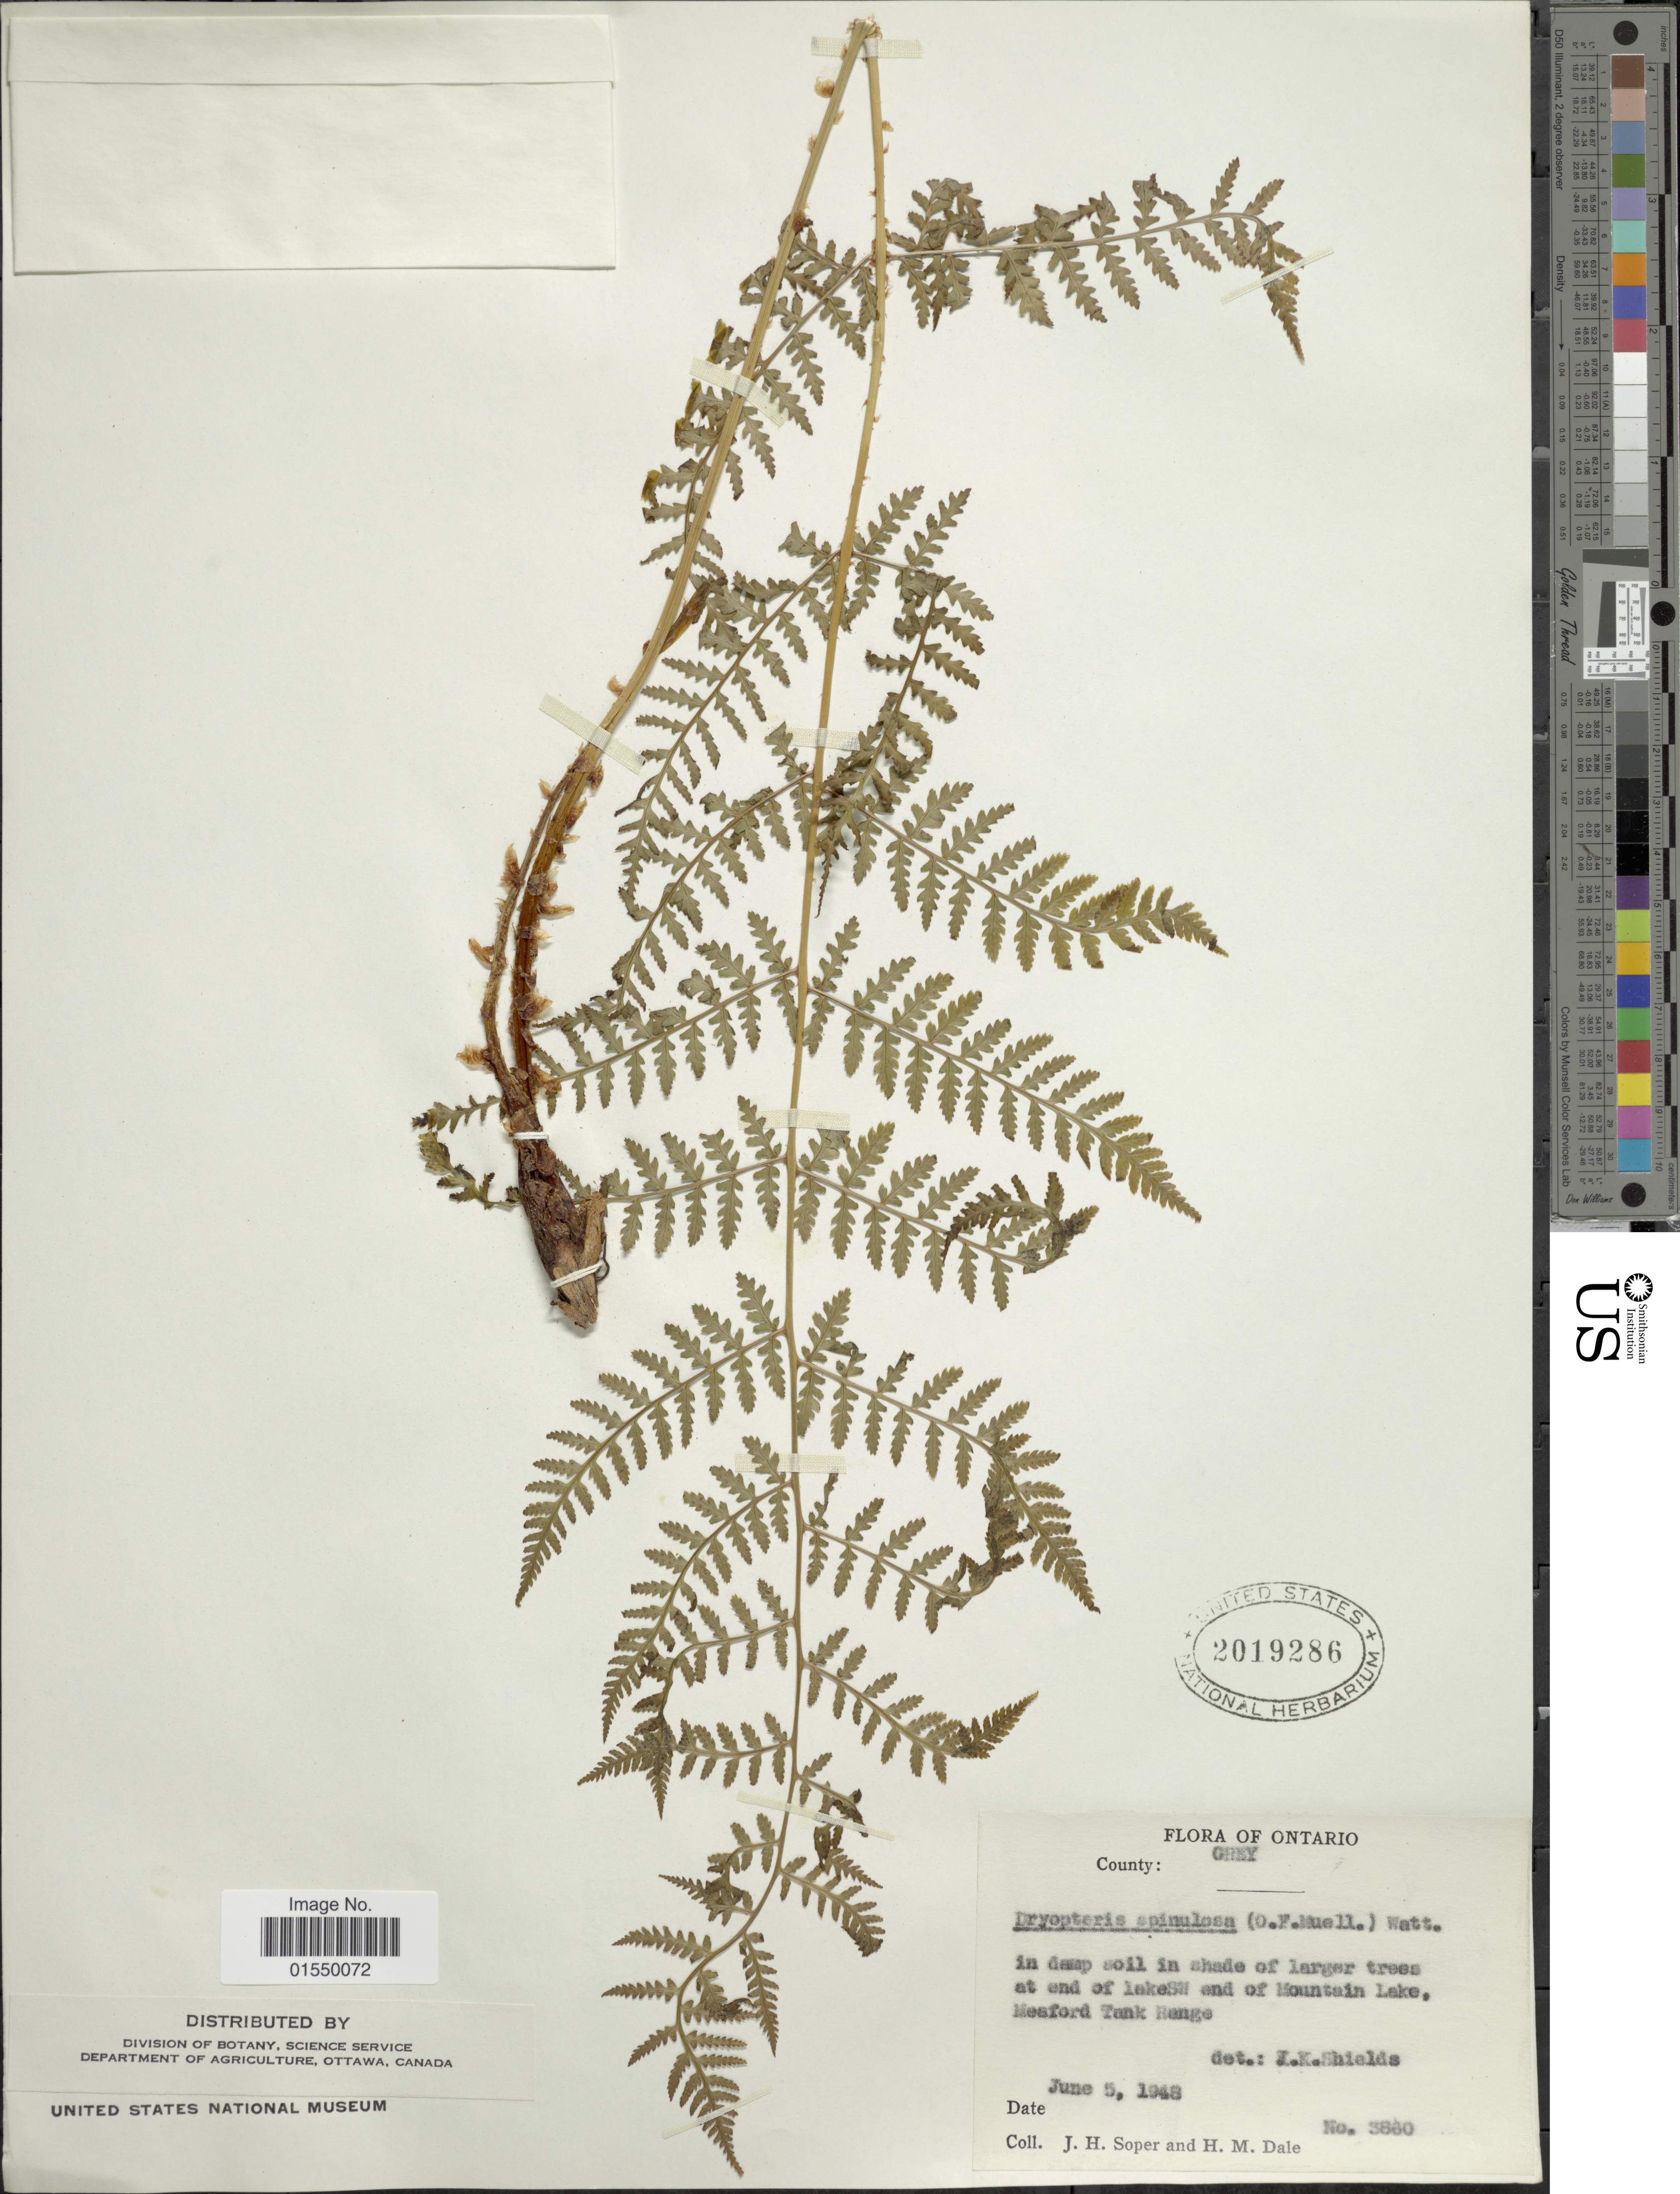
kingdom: Plantae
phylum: Tracheophyta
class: Polypodiopsida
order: Polypodiales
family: Dryopteridaceae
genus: Dryopteris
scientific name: Dryopteris carthusiana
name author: (Villars) H.P. Fuchs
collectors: J. H. Soper & H. M. Dale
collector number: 3860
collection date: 1948-06-05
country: Canada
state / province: Ontario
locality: County Grey, at end of Lake Sil and of Mountain Lake, Meaford Tank Range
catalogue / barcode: US 2019286